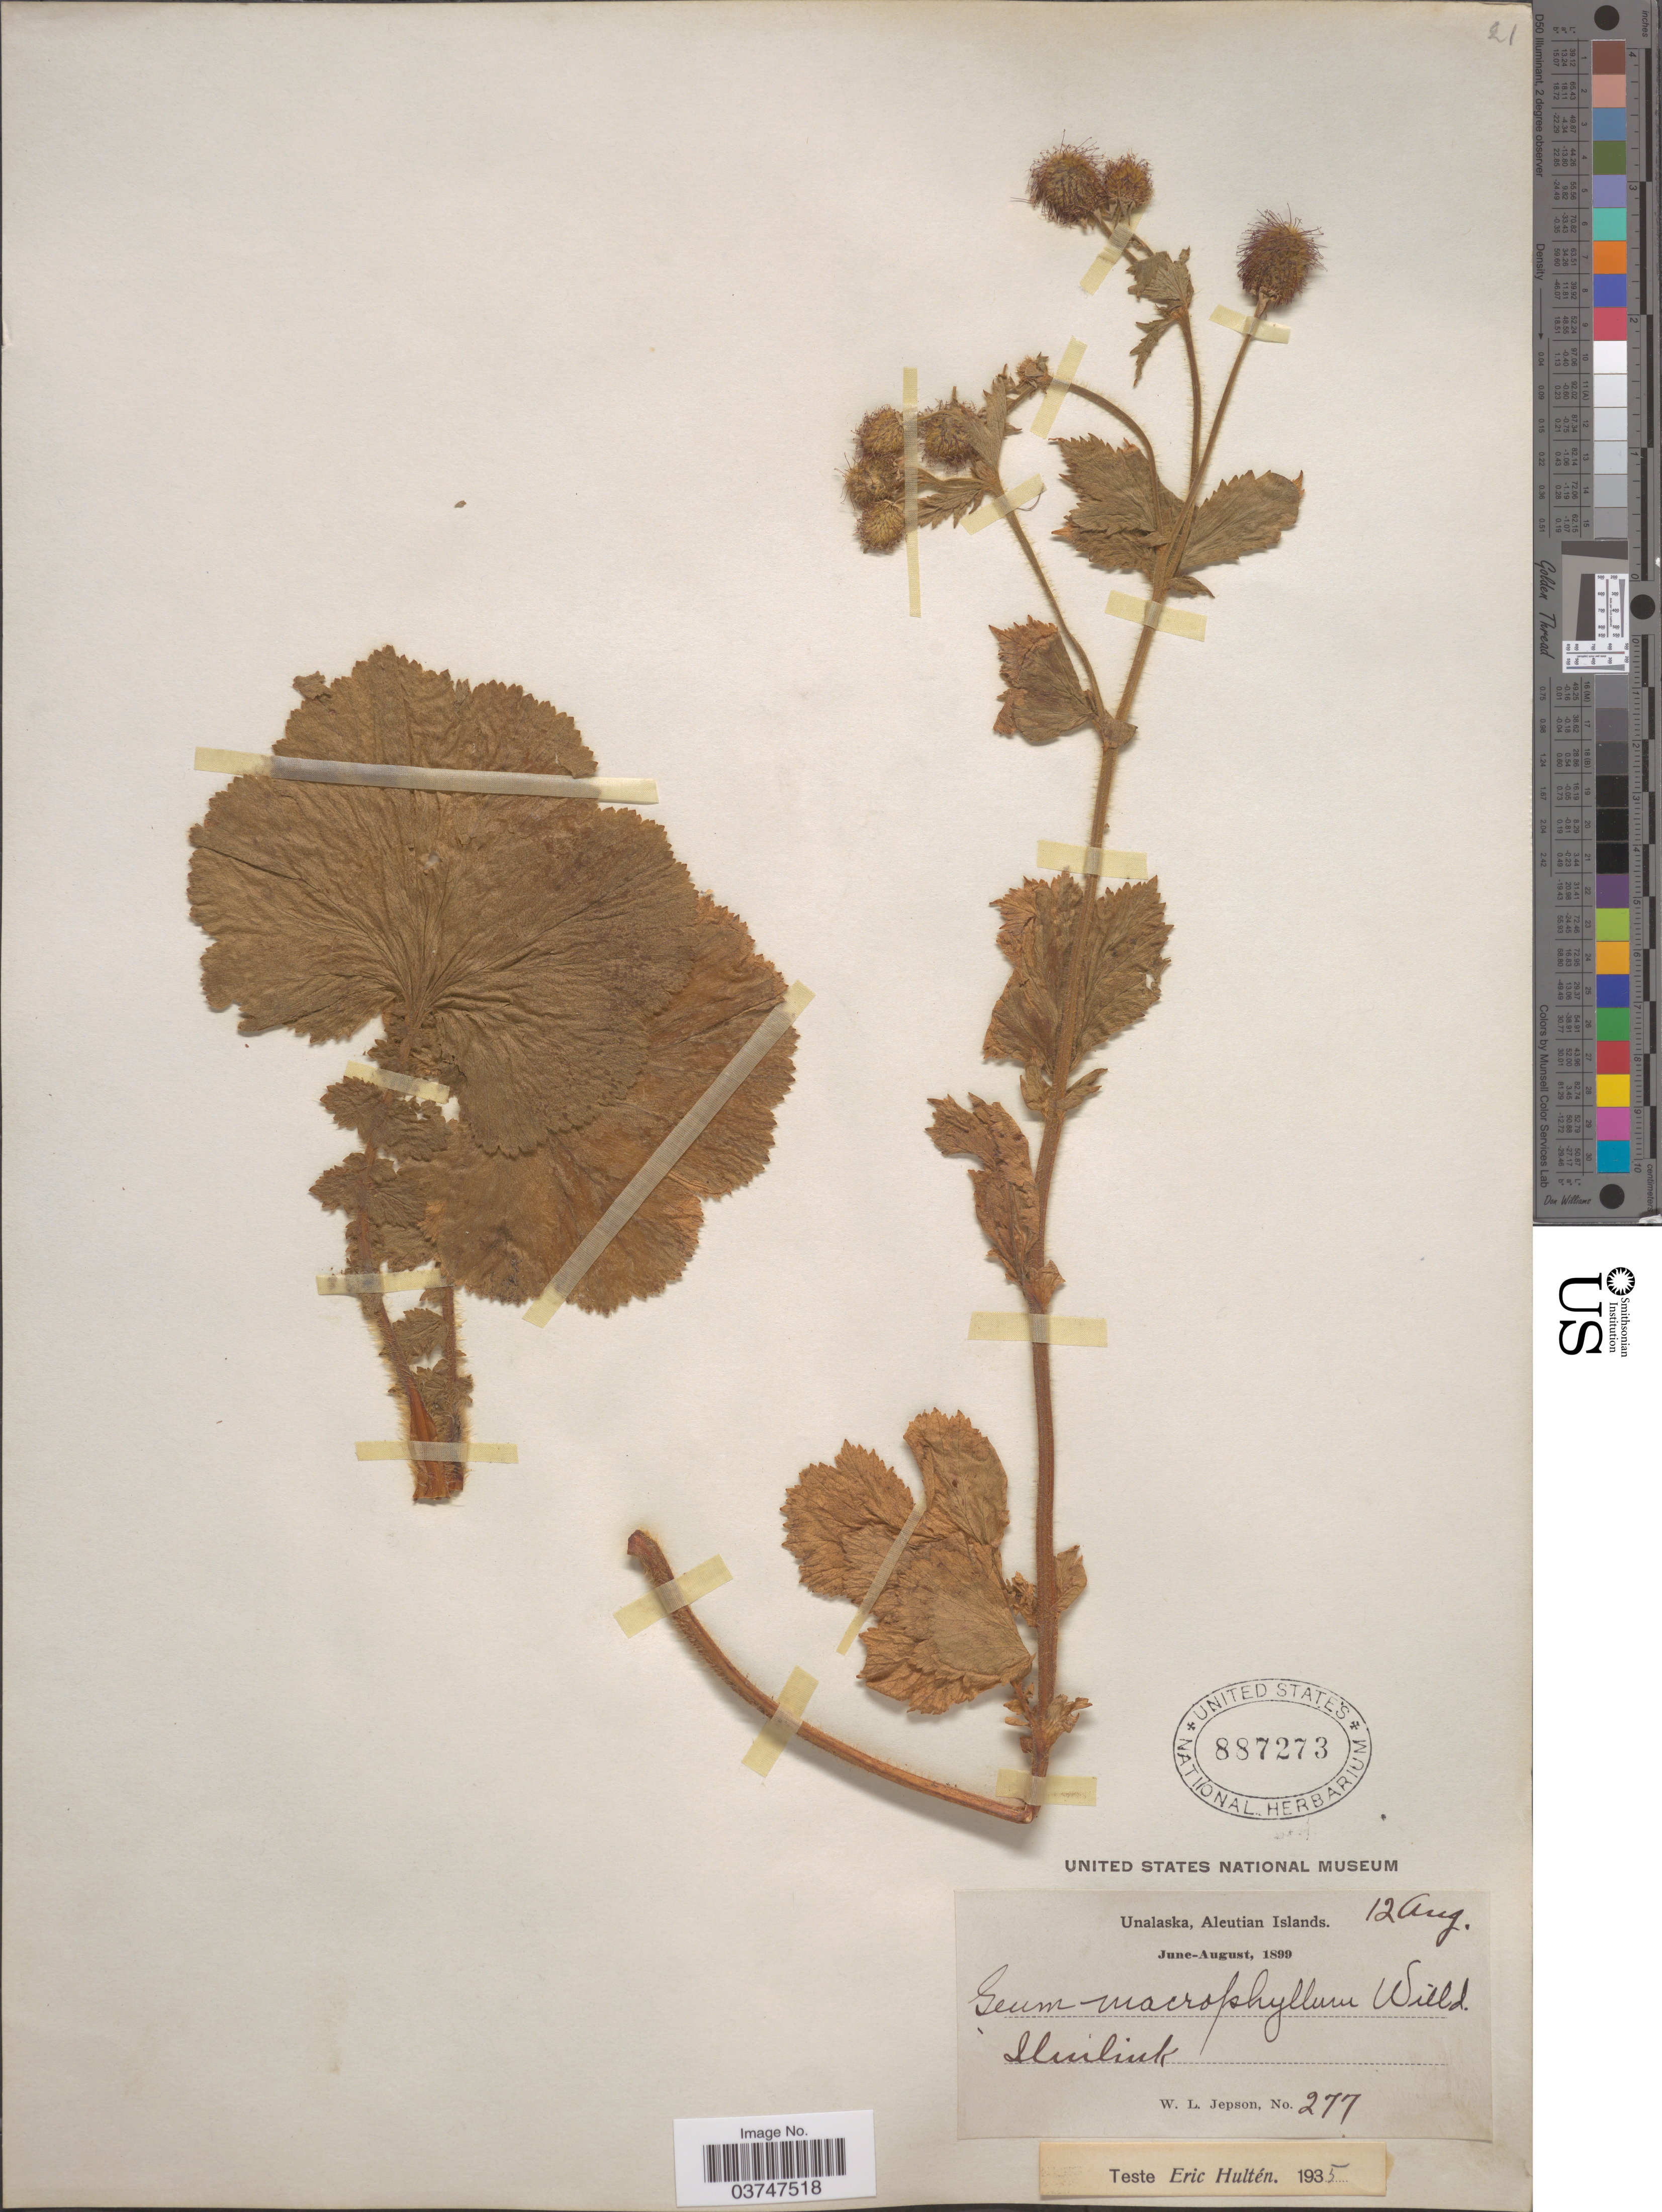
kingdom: Plantae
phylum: Tracheophyta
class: Magnoliopsida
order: Rosales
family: Rosaceae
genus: Geum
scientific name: Geum macrophyllum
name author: Willd.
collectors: W. L. Jepson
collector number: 277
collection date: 1899-08-12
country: United States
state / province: Alaska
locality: Unalaska, Aleutian Islands. Iliuliuk.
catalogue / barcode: US 887273